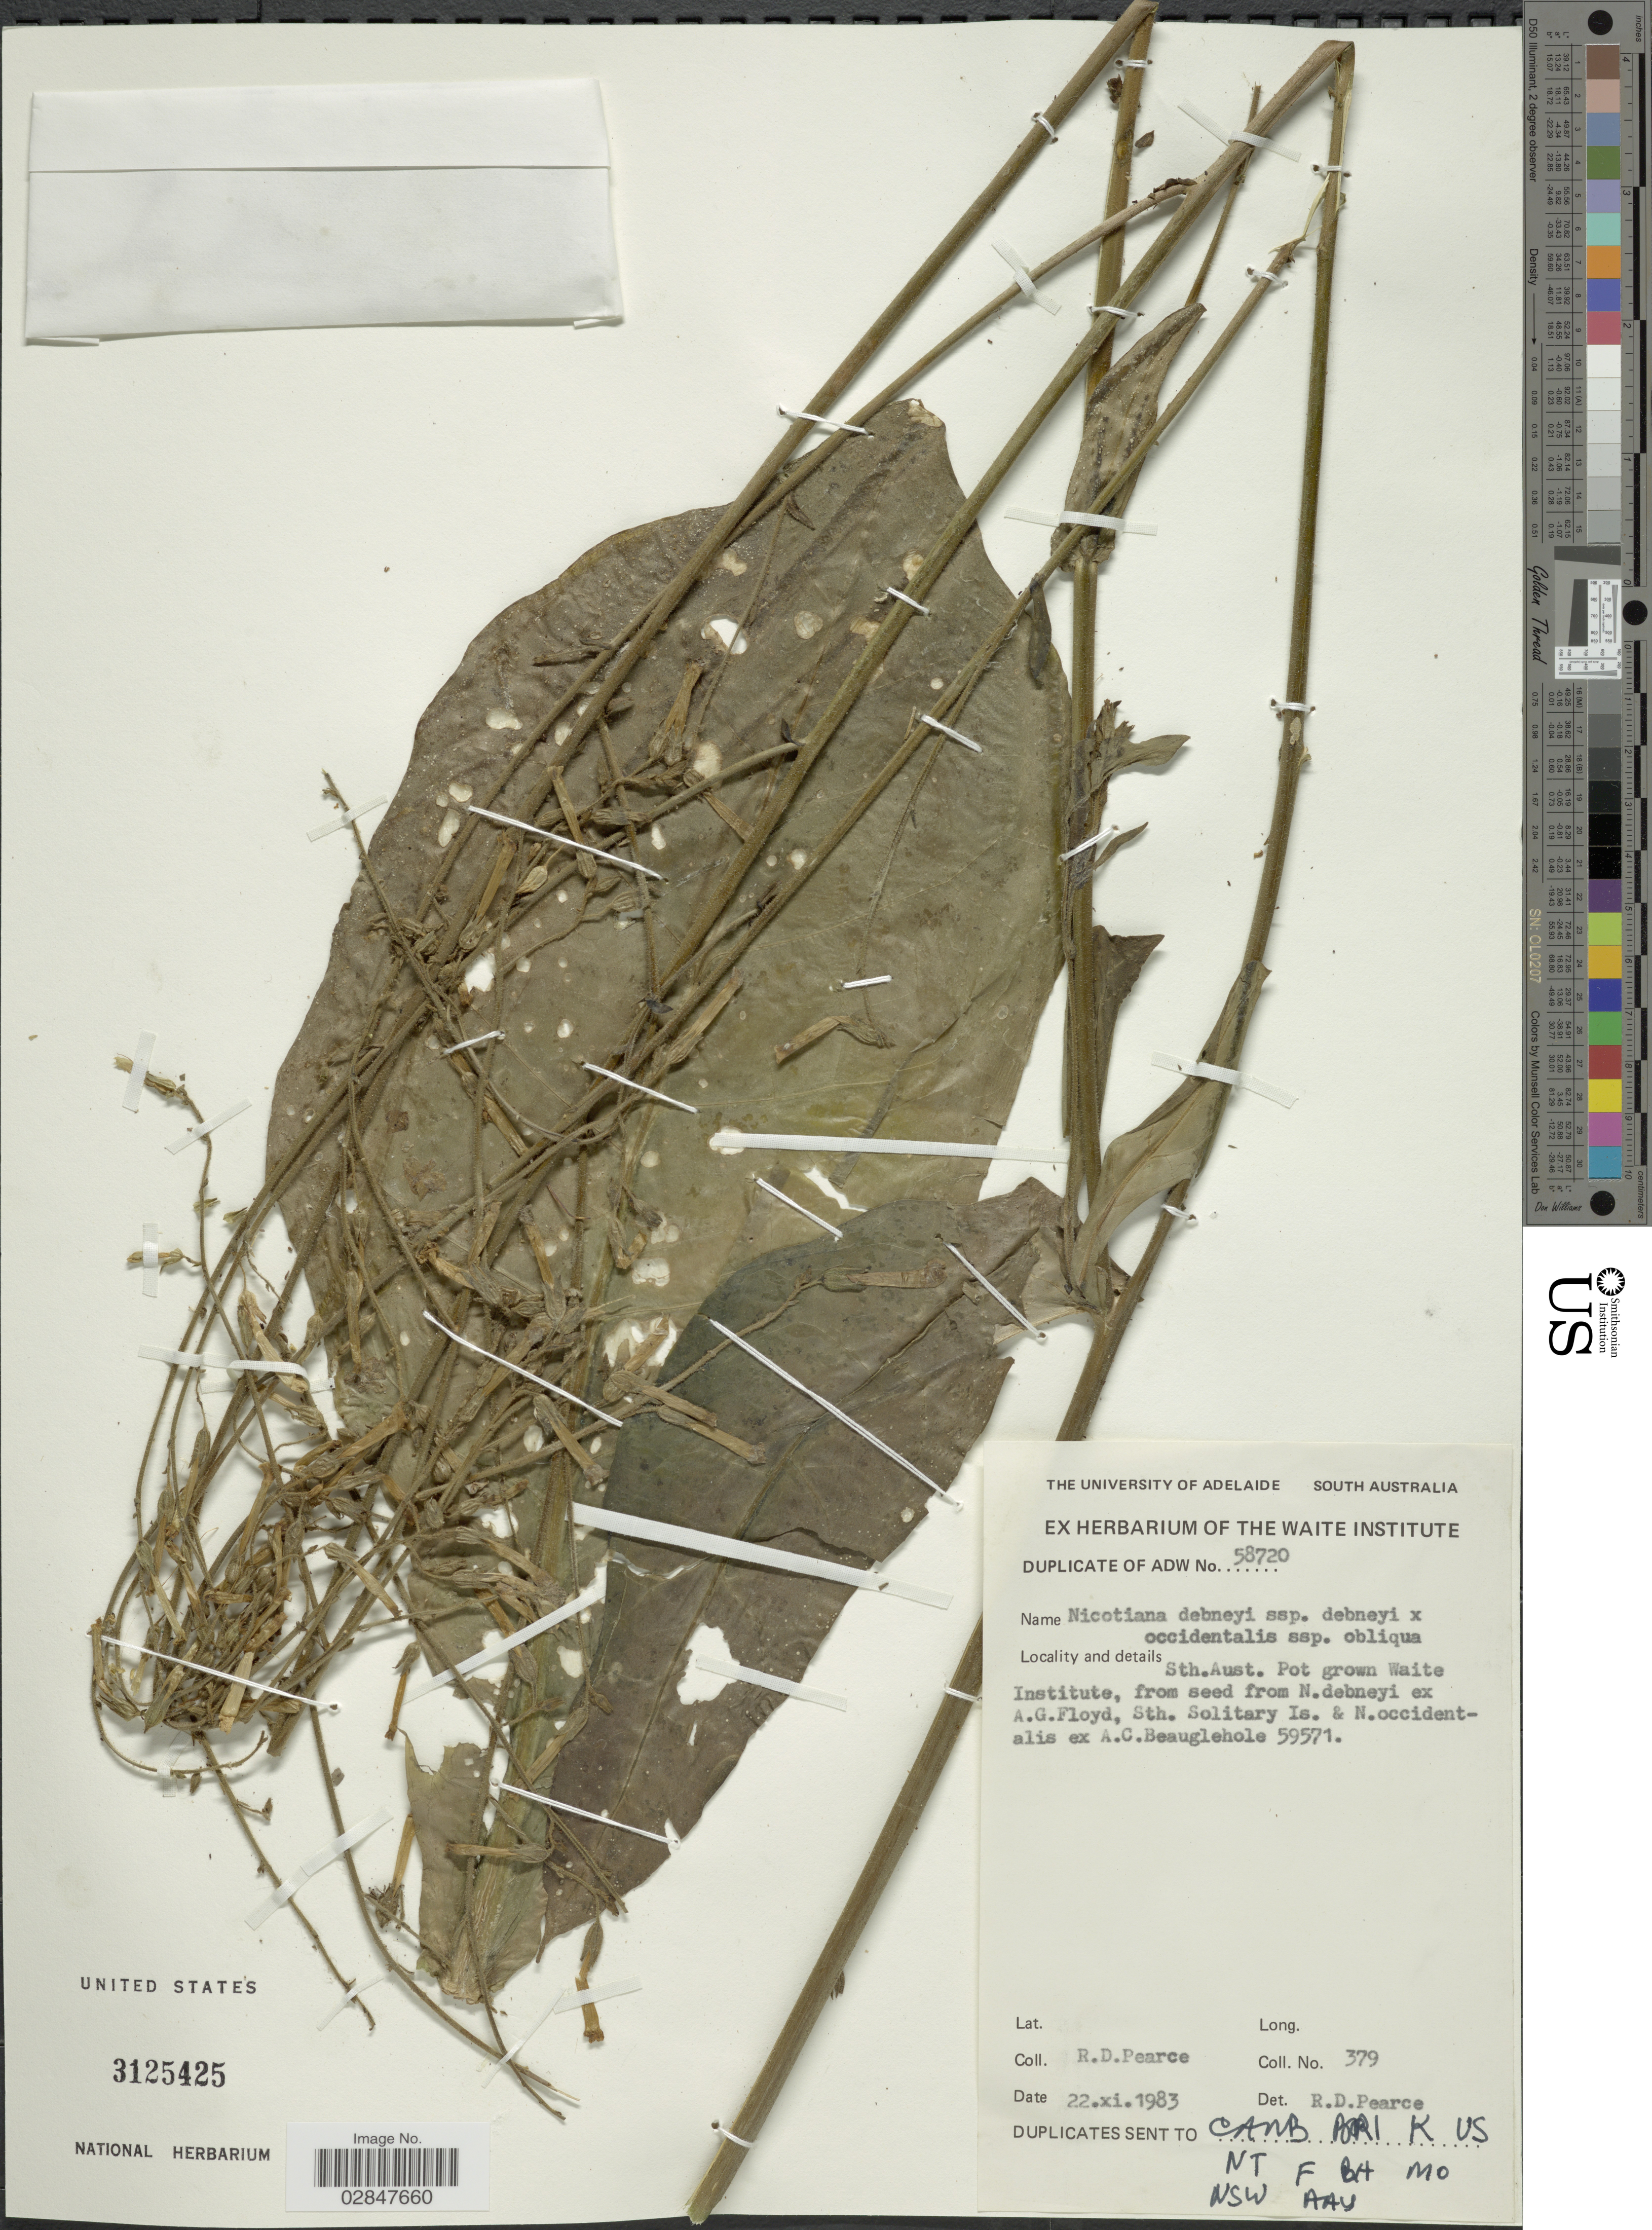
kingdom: Plantae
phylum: Tracheophyta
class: Magnoliopsida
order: Solanales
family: Solanaceae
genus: Nicotiana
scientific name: Nicotiana debneyi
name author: Domin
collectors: R. Pearce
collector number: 379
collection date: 1983-11-22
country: Australia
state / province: South Australia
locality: Sth. Aust. Pot grown Waite Institute.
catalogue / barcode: US 3125425